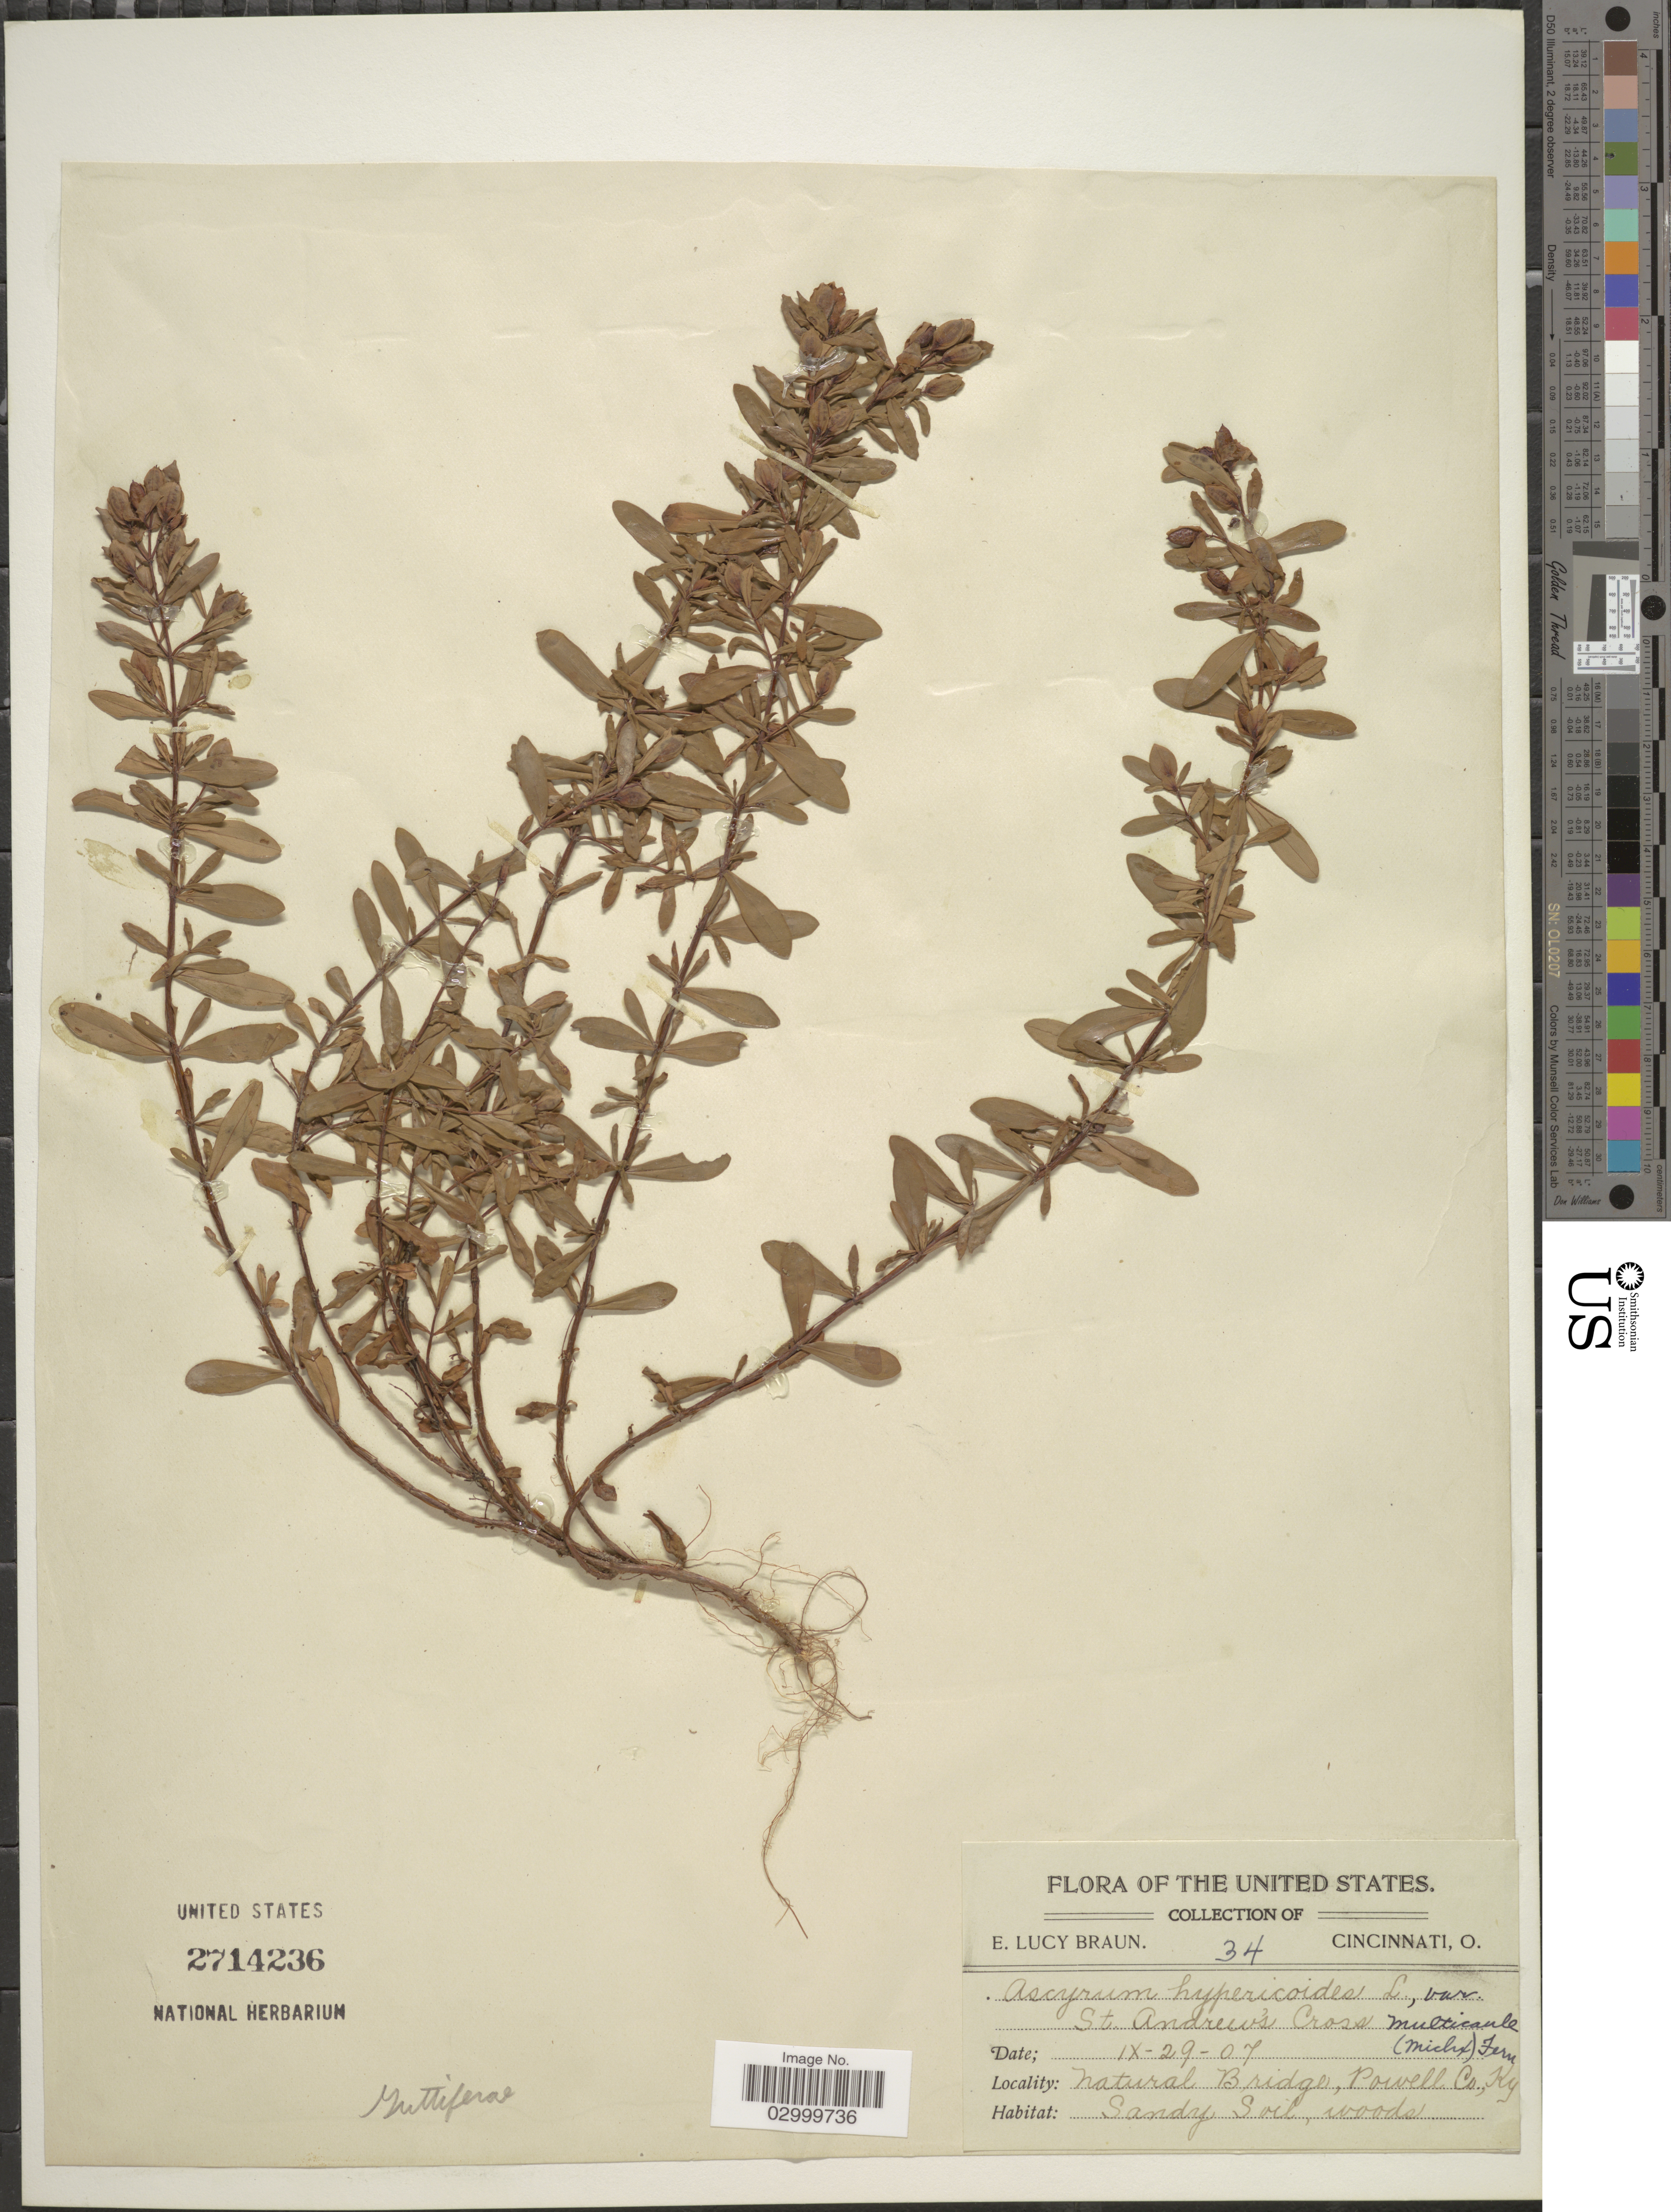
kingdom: Plantae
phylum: Tracheophyta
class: Magnoliopsida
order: Malpighiales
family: Hypericaceae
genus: Hypericum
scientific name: Hypericum stragulum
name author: W.P. Adams & N. Robson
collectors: E. L. Braun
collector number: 34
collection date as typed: Transcribed d/m/y: 29/9/7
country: United States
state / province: Kentucky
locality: Natural Bridge, Powell Co.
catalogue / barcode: US 2714236